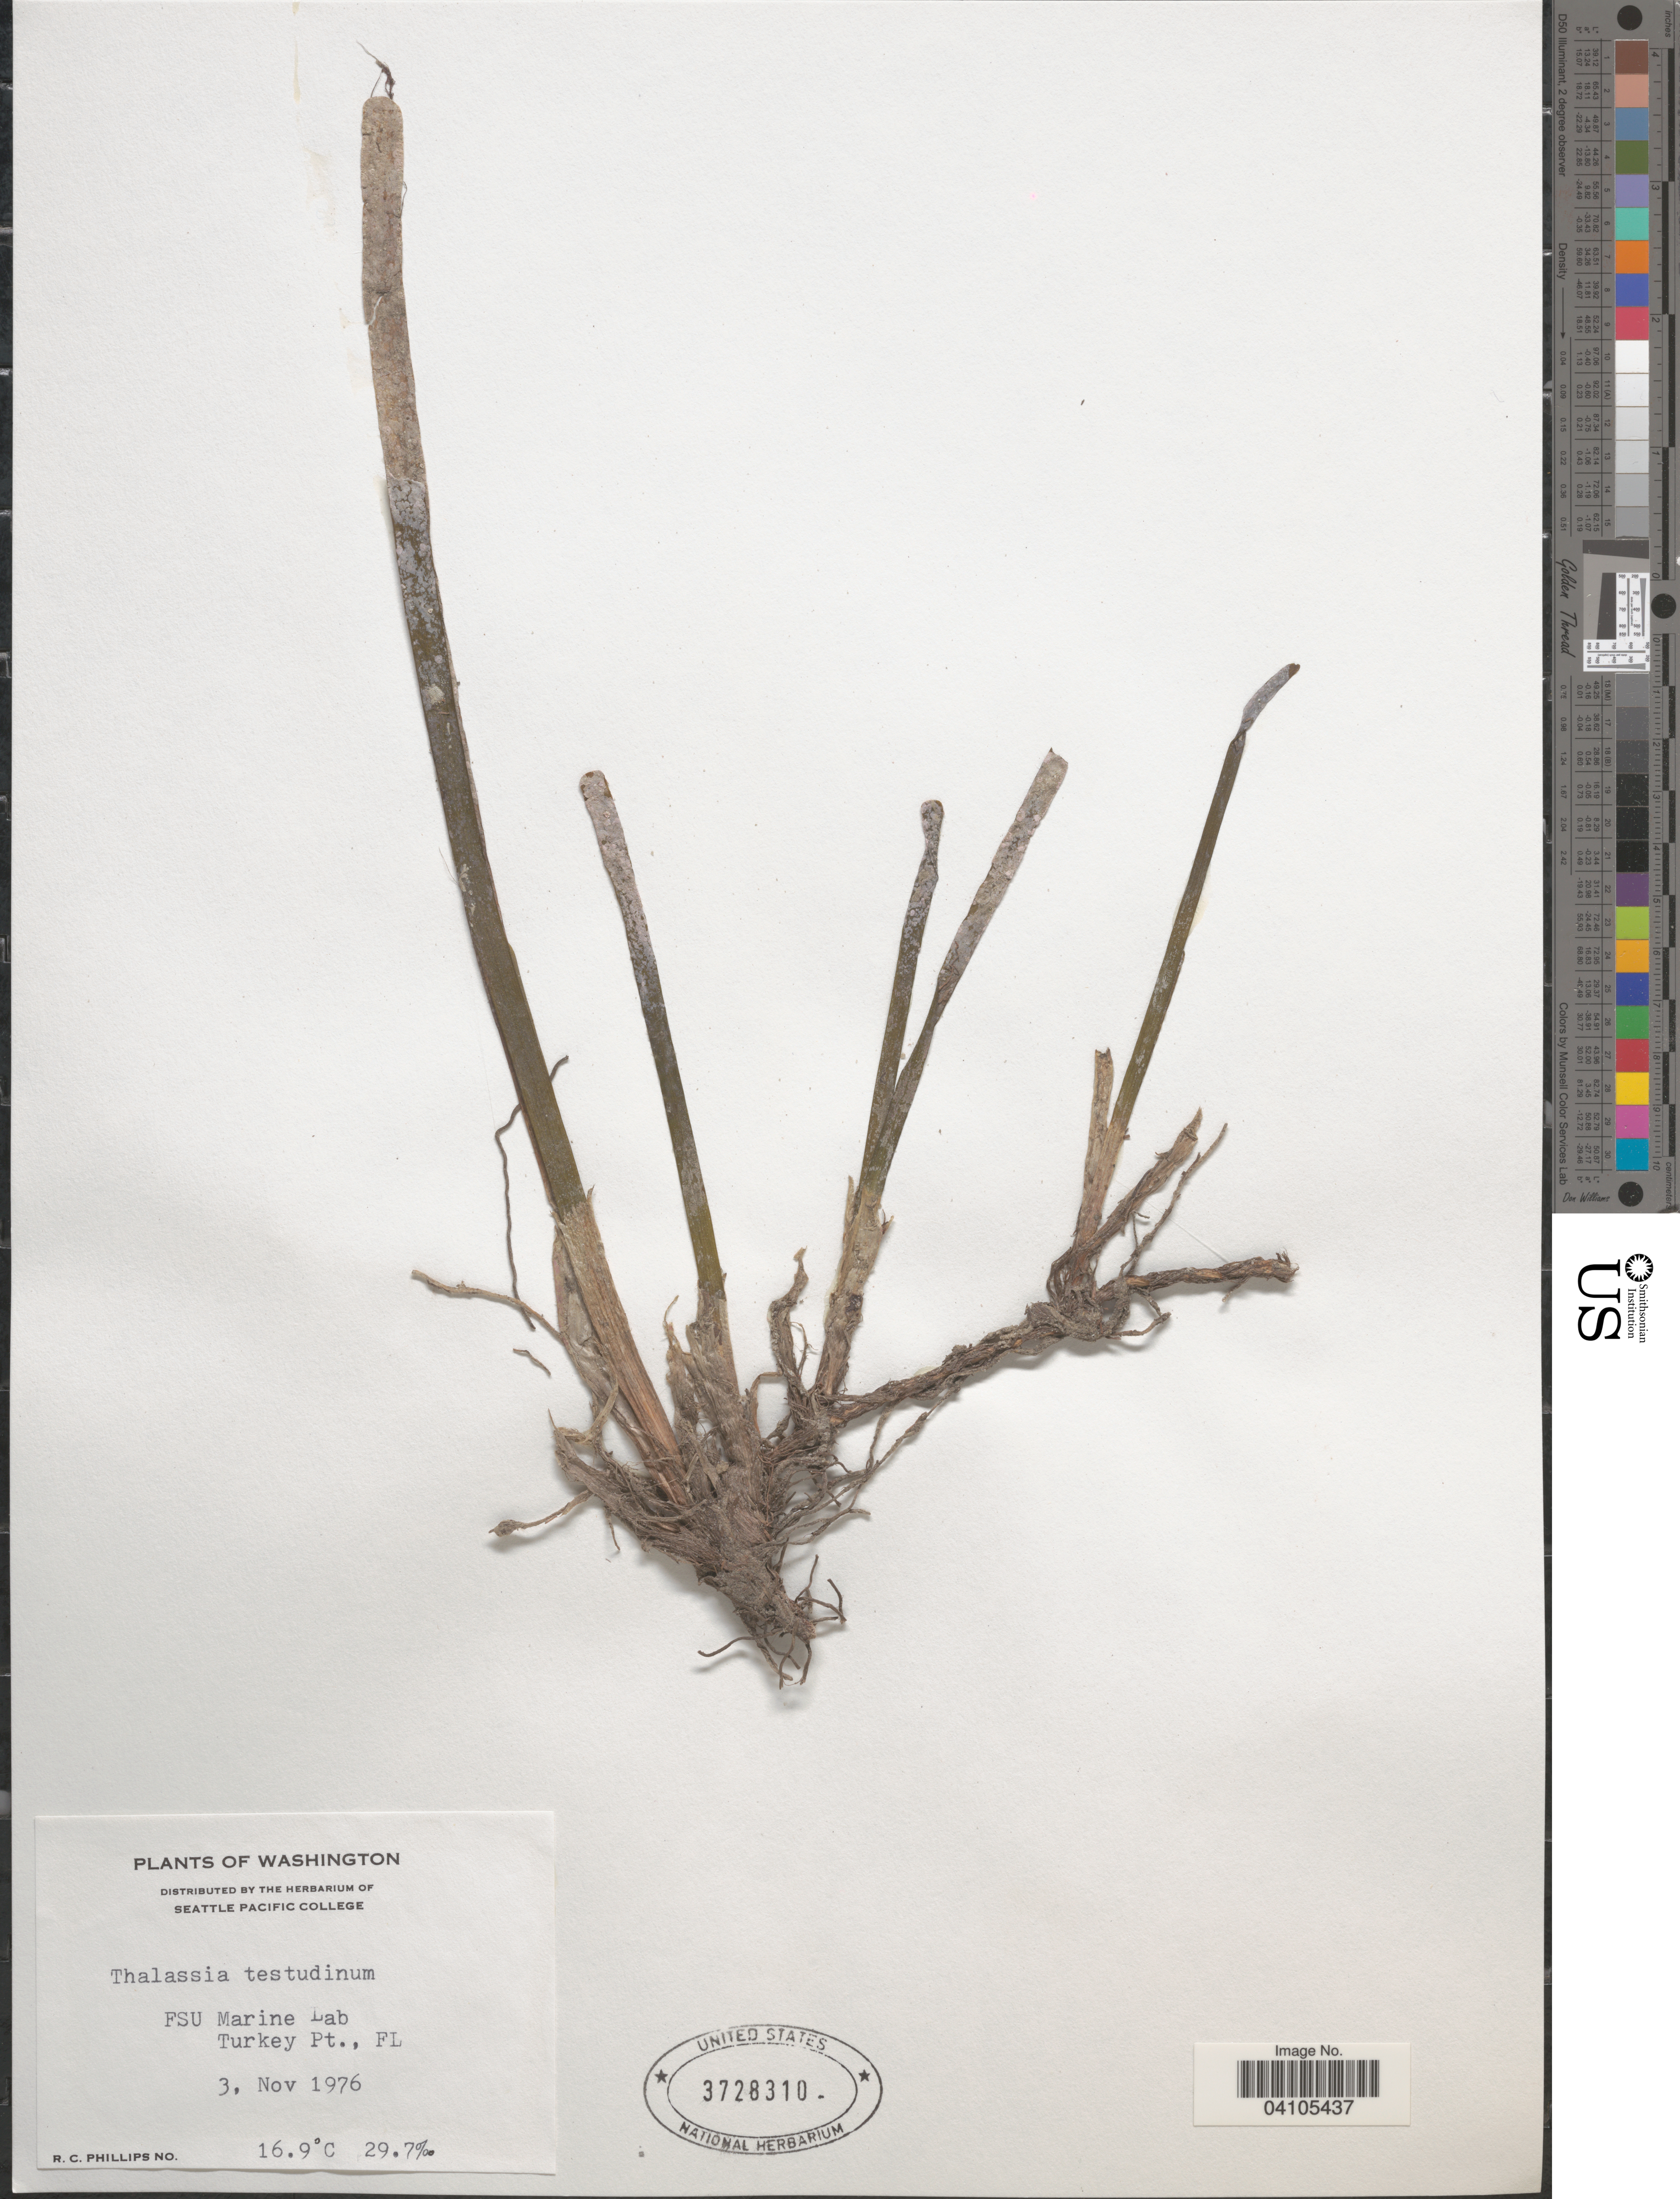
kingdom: Plantae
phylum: Tracheophyta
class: Liliopsida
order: Alismatales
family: Hydrocharitaceae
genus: Thalassia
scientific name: Thalassia testudinum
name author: Banks & Sol. ex K.D. Koenig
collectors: R. C. Phillips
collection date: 1976-11-03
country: United States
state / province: Florida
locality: FSU Marine Lab. Turkey Pt.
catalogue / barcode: US 3728310